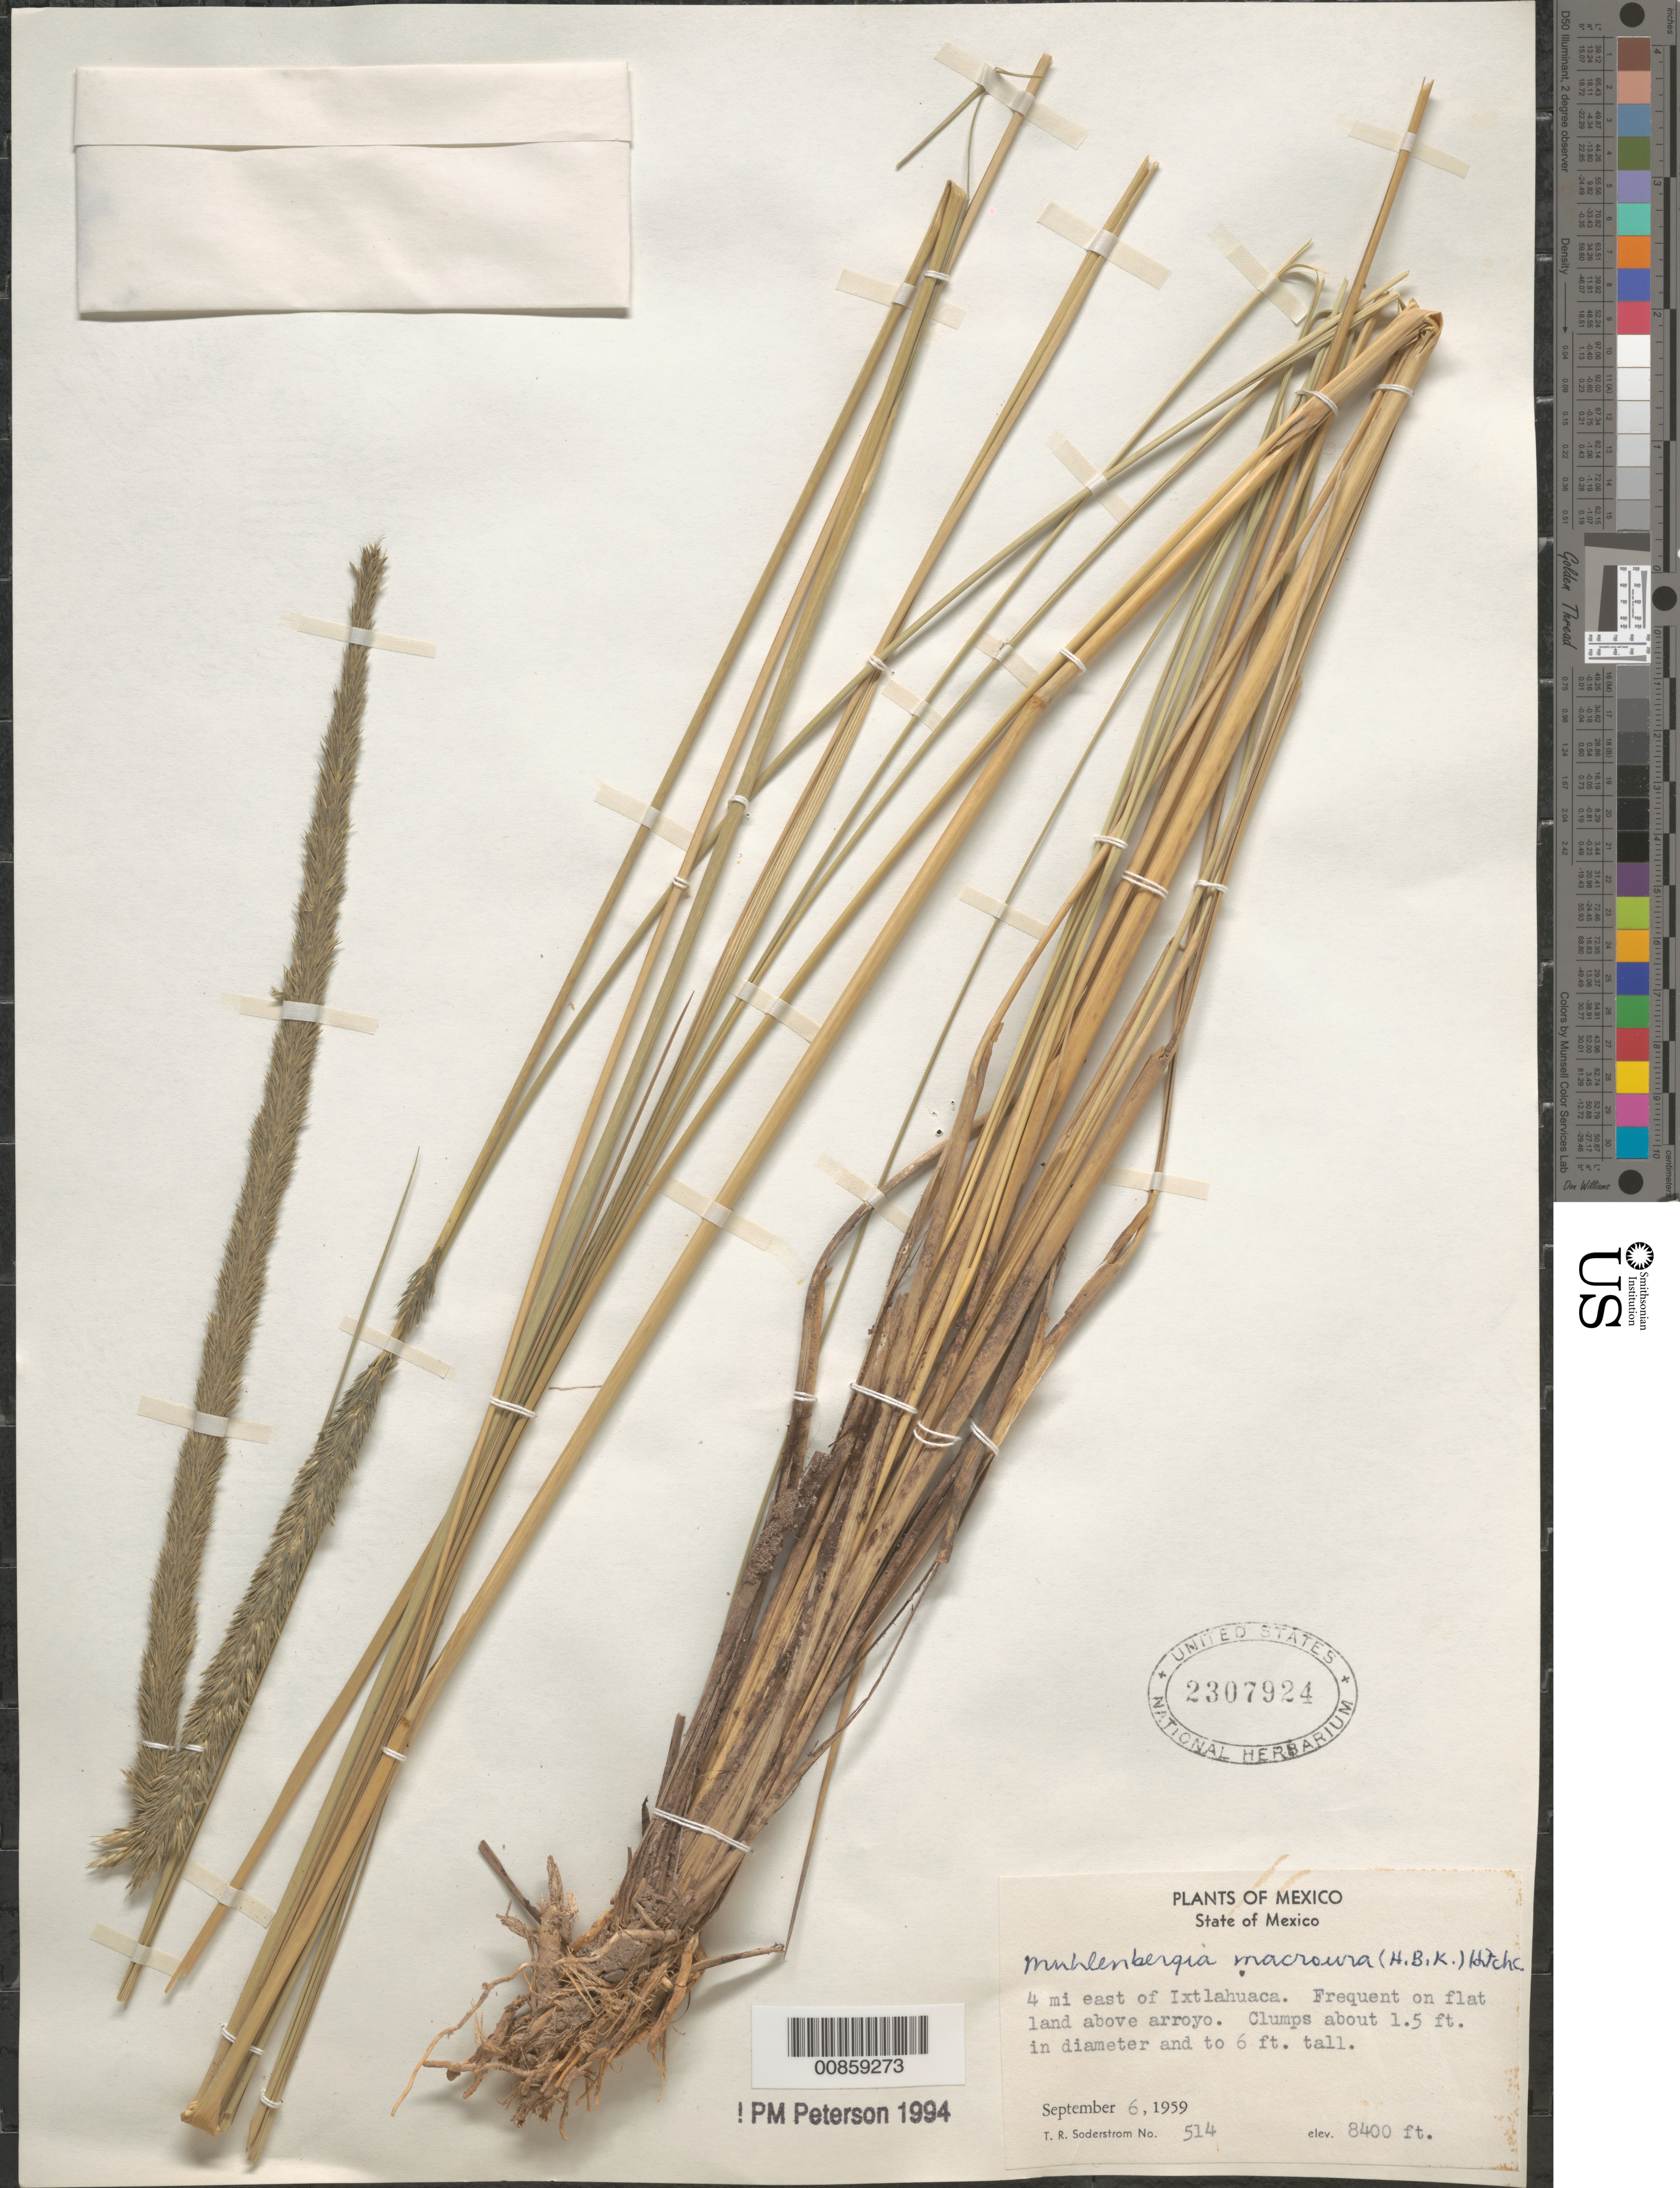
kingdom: Plantae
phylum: Tracheophyta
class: Liliopsida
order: Poales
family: Poaceae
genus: Muhlenbergia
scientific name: Muhlenbergia macroura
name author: (Kunth) Hitchc.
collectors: T. R. Soderstrom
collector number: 514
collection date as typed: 06 Sep 1959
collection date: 1959-09-06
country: Mexico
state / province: México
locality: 4 mi E of Ixtlahuaca, Mex.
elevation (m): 2560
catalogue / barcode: US 2307924